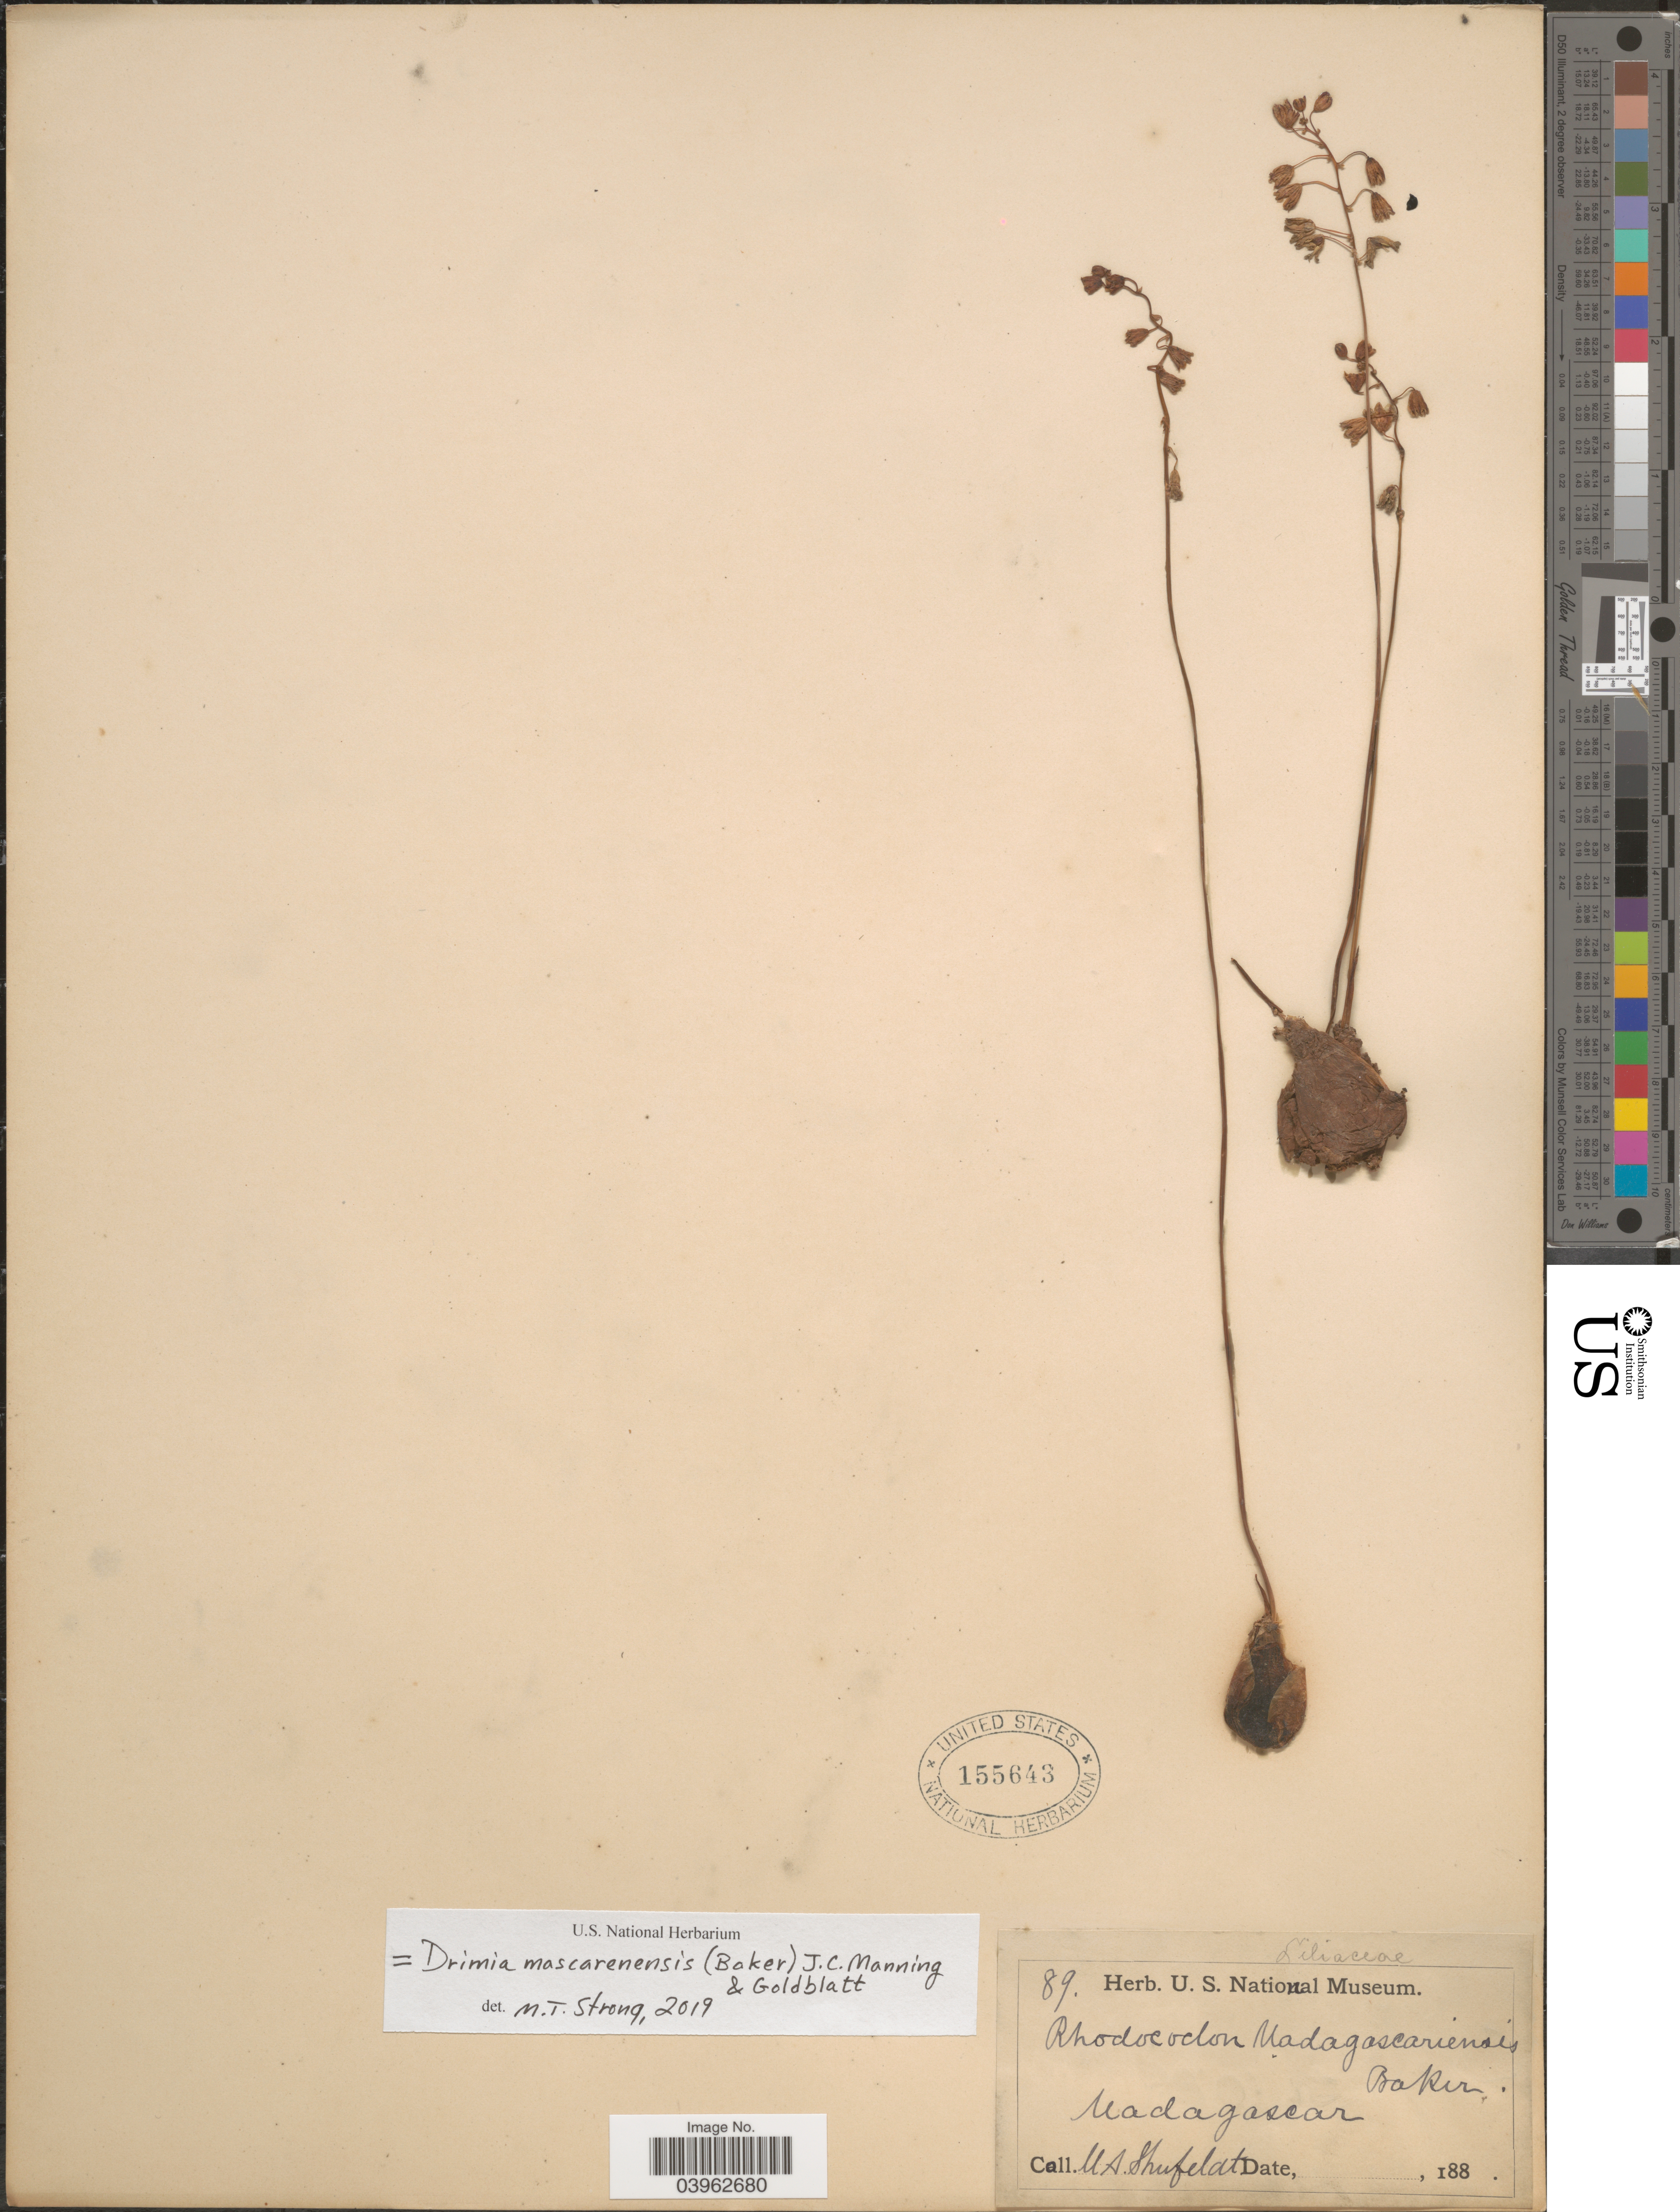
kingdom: Plantae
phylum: Tracheophyta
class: Liliopsida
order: Asparagales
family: Asparagaceae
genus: Drimia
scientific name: Drimia mascarenensis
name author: (Baker) J.C. Manning & Goldblatt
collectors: U. Shufelat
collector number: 89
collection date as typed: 188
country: Madagascar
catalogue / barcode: US 155643